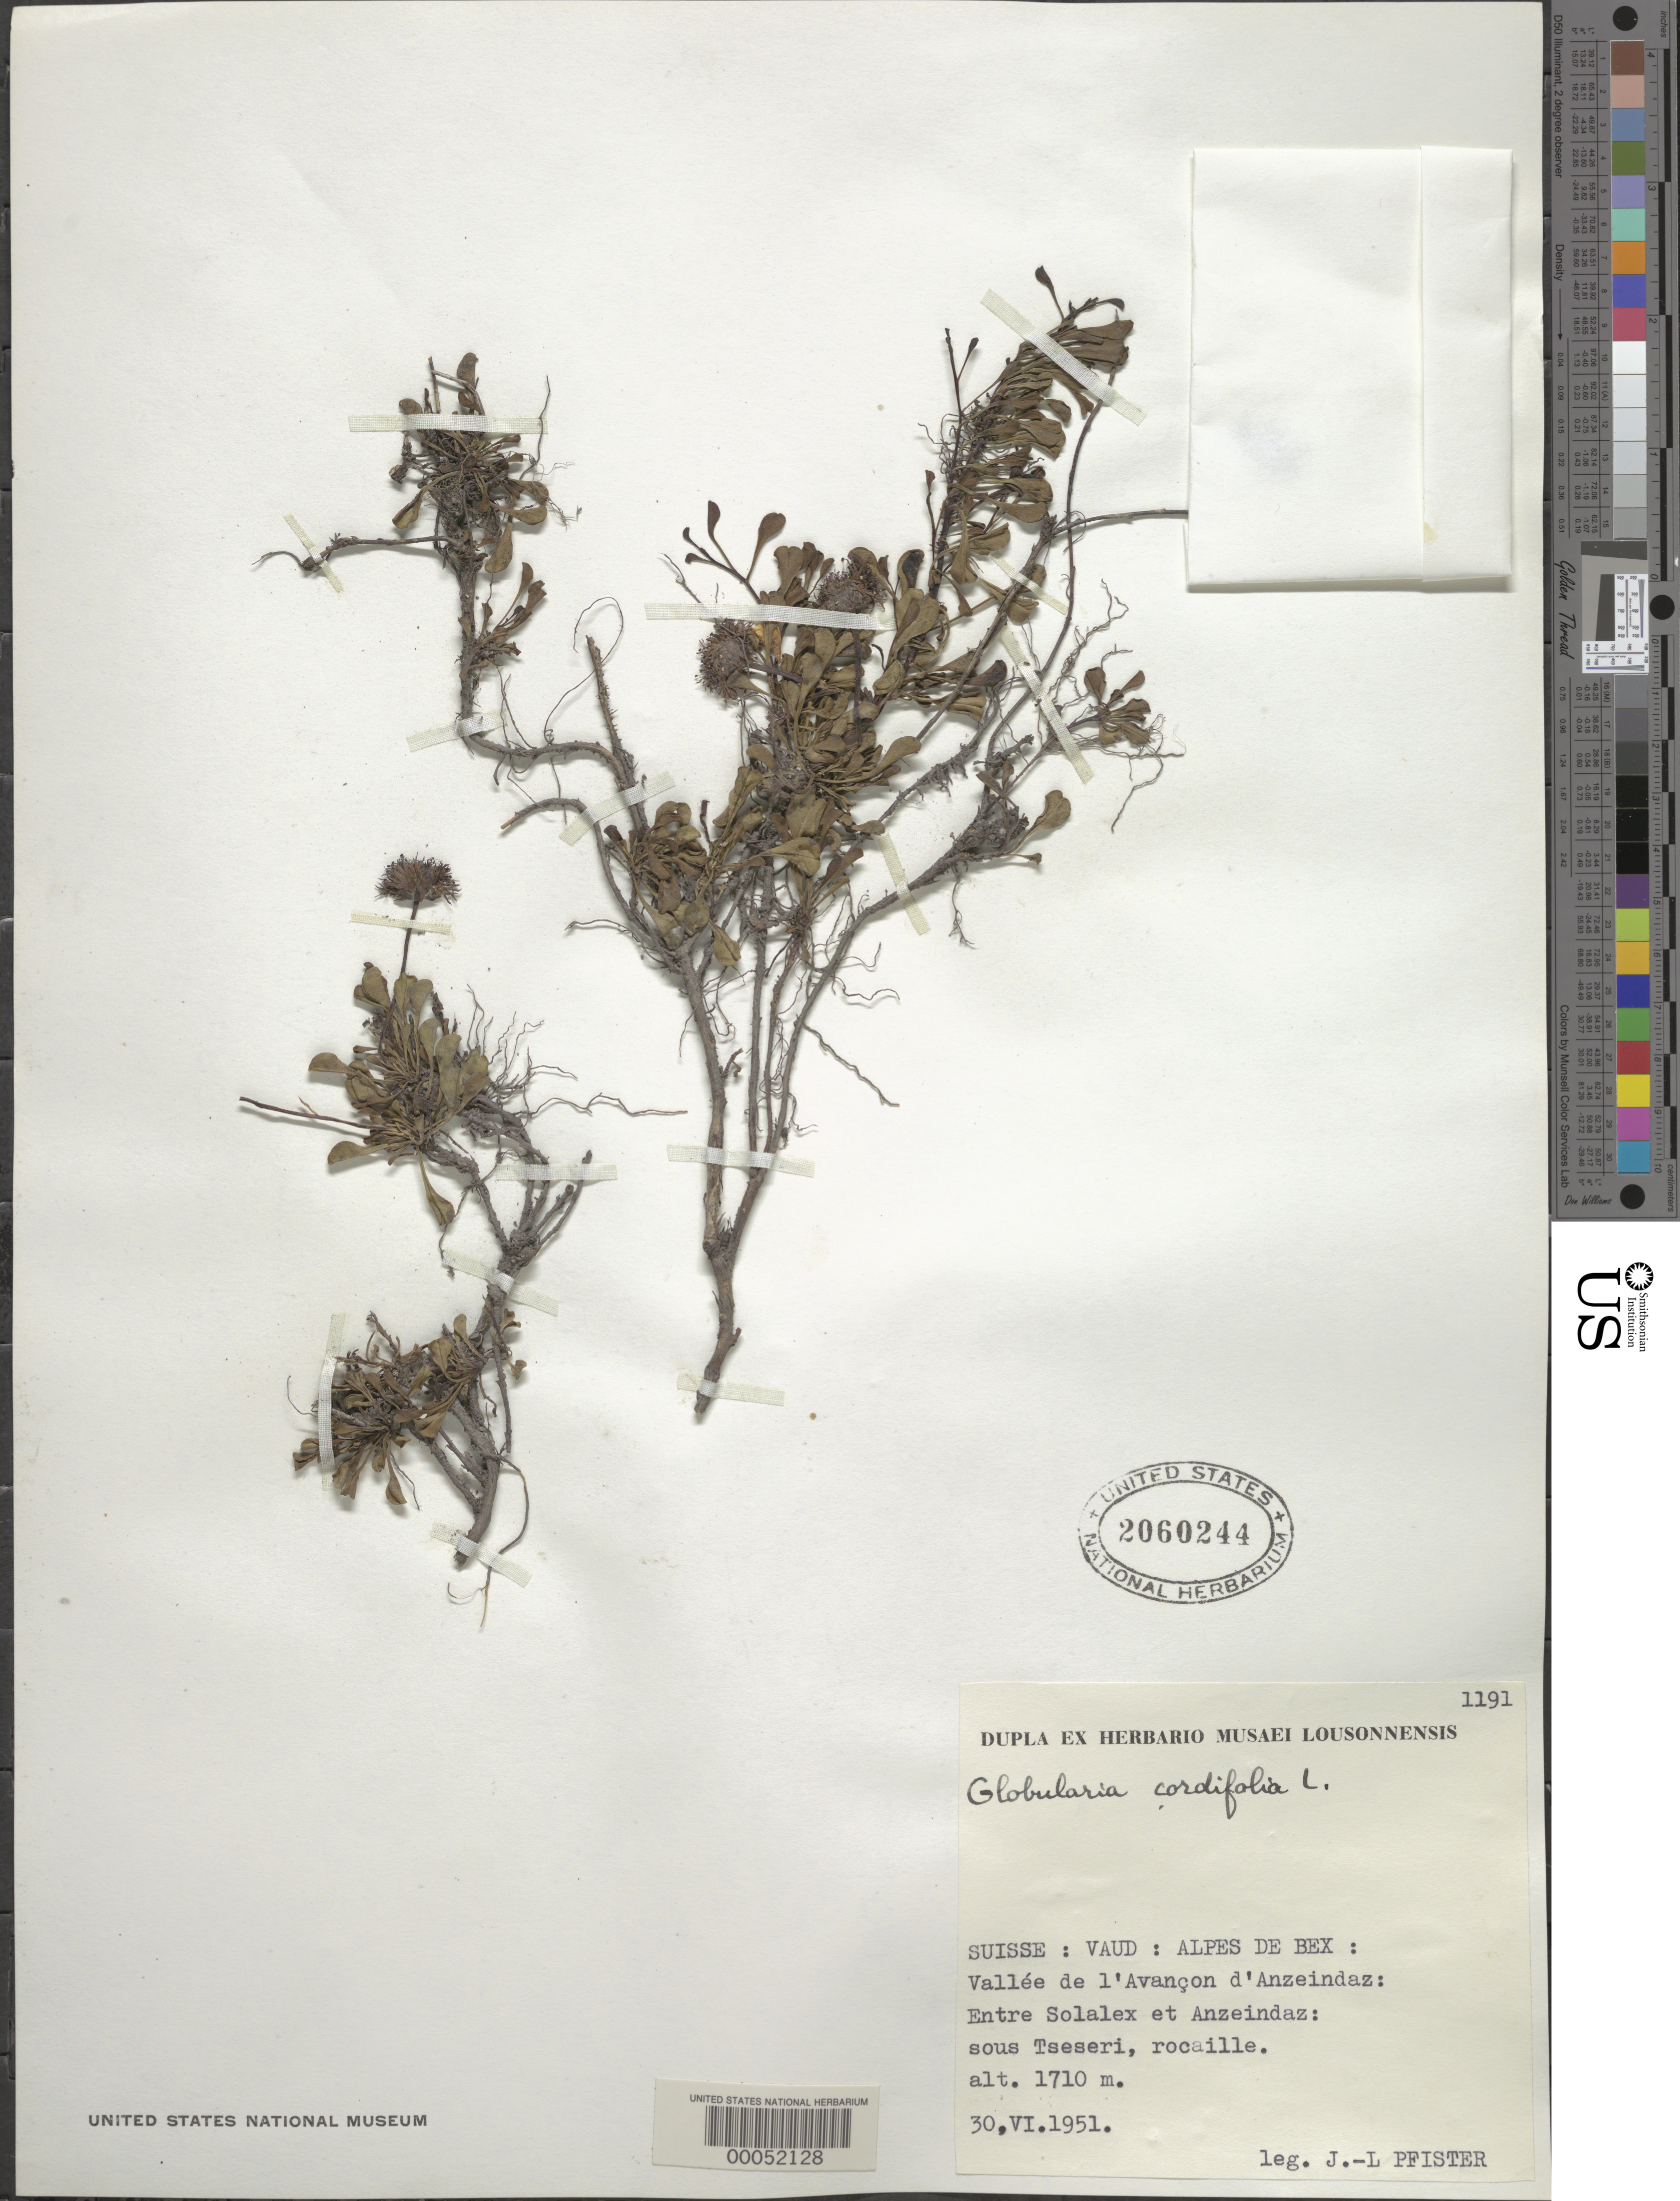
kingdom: Plantae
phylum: Tracheophyta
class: Magnoliopsida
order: Lamiales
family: Plantaginaceae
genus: Globularia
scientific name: Globularia cordifolia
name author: L.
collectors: E. Pfitzer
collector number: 1191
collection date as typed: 30 Jun 1951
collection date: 1951-06-30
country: France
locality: Vallee de l'avancon d' anzeindaz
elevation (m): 1710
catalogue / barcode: US 2060244